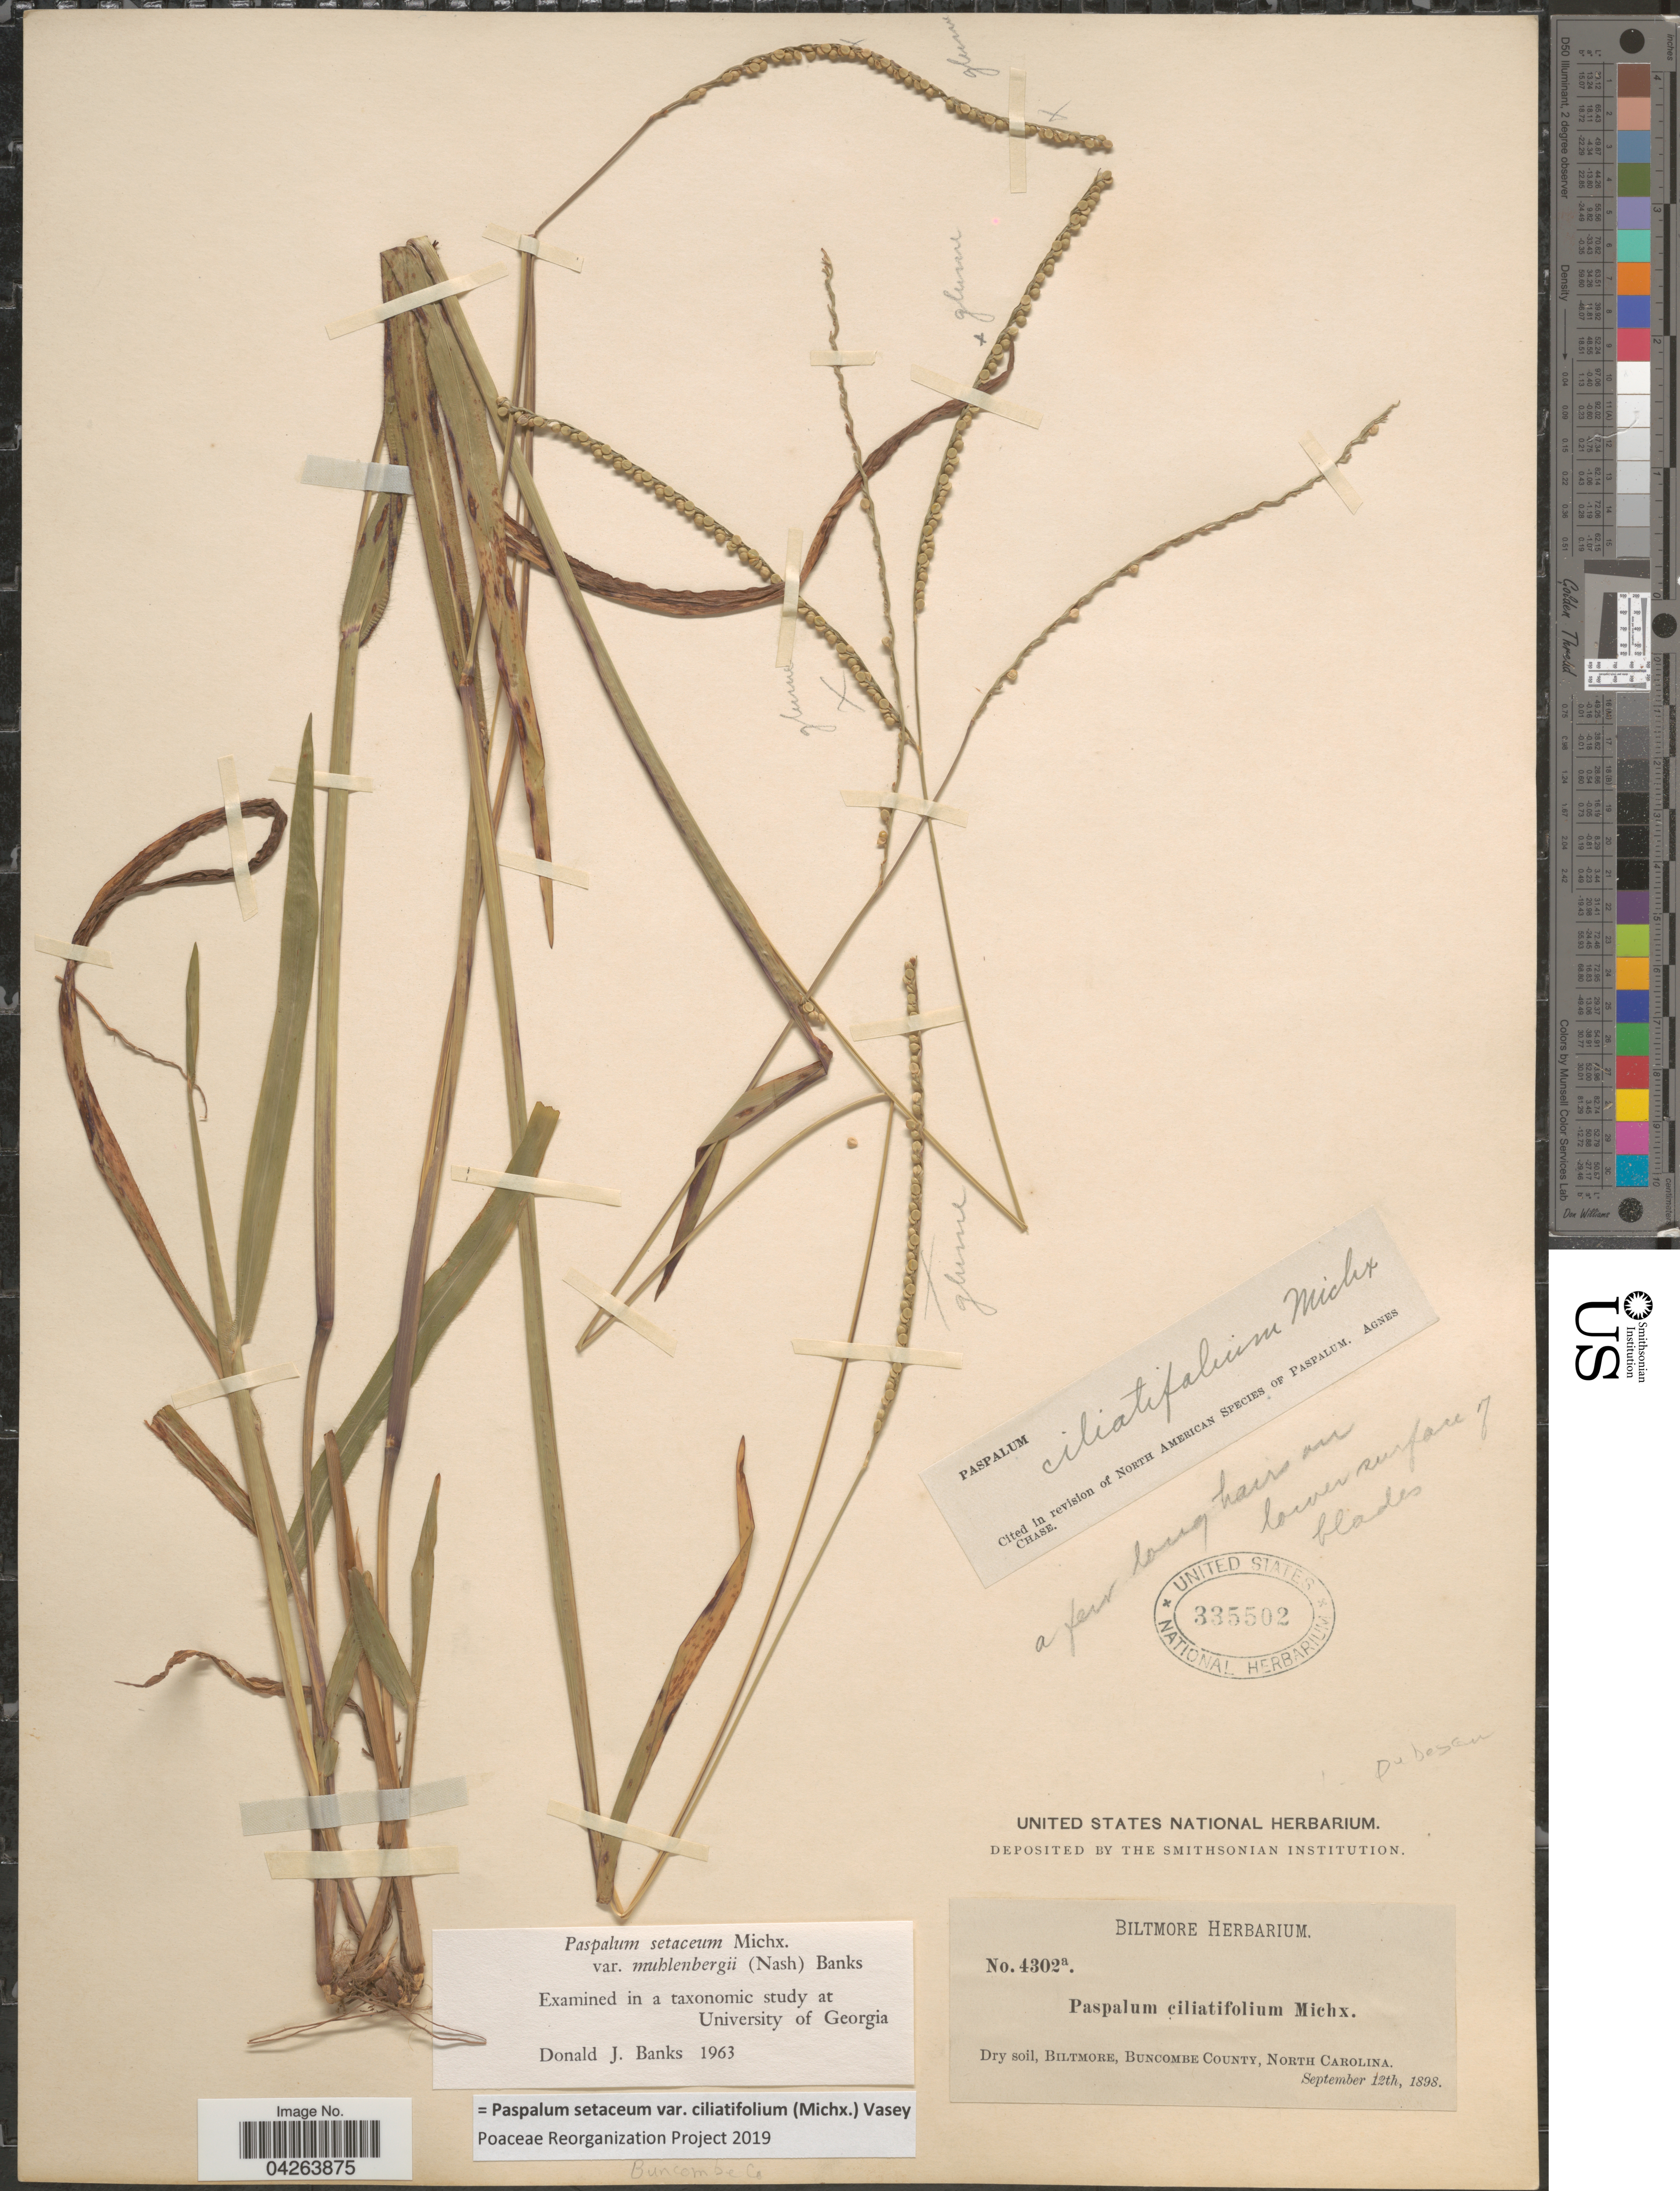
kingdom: Plantae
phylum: Tracheophyta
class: Liliopsida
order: Poales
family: Poaceae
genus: Paspalum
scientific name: Paspalum setaceum var. ciliatifolium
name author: (Michx.) Vasey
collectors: ex herb. Biltmore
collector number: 4302a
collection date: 1898-09-12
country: United States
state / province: North Carolina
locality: Dry soil, Biltmore, Buncombe County.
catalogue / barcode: US 335502